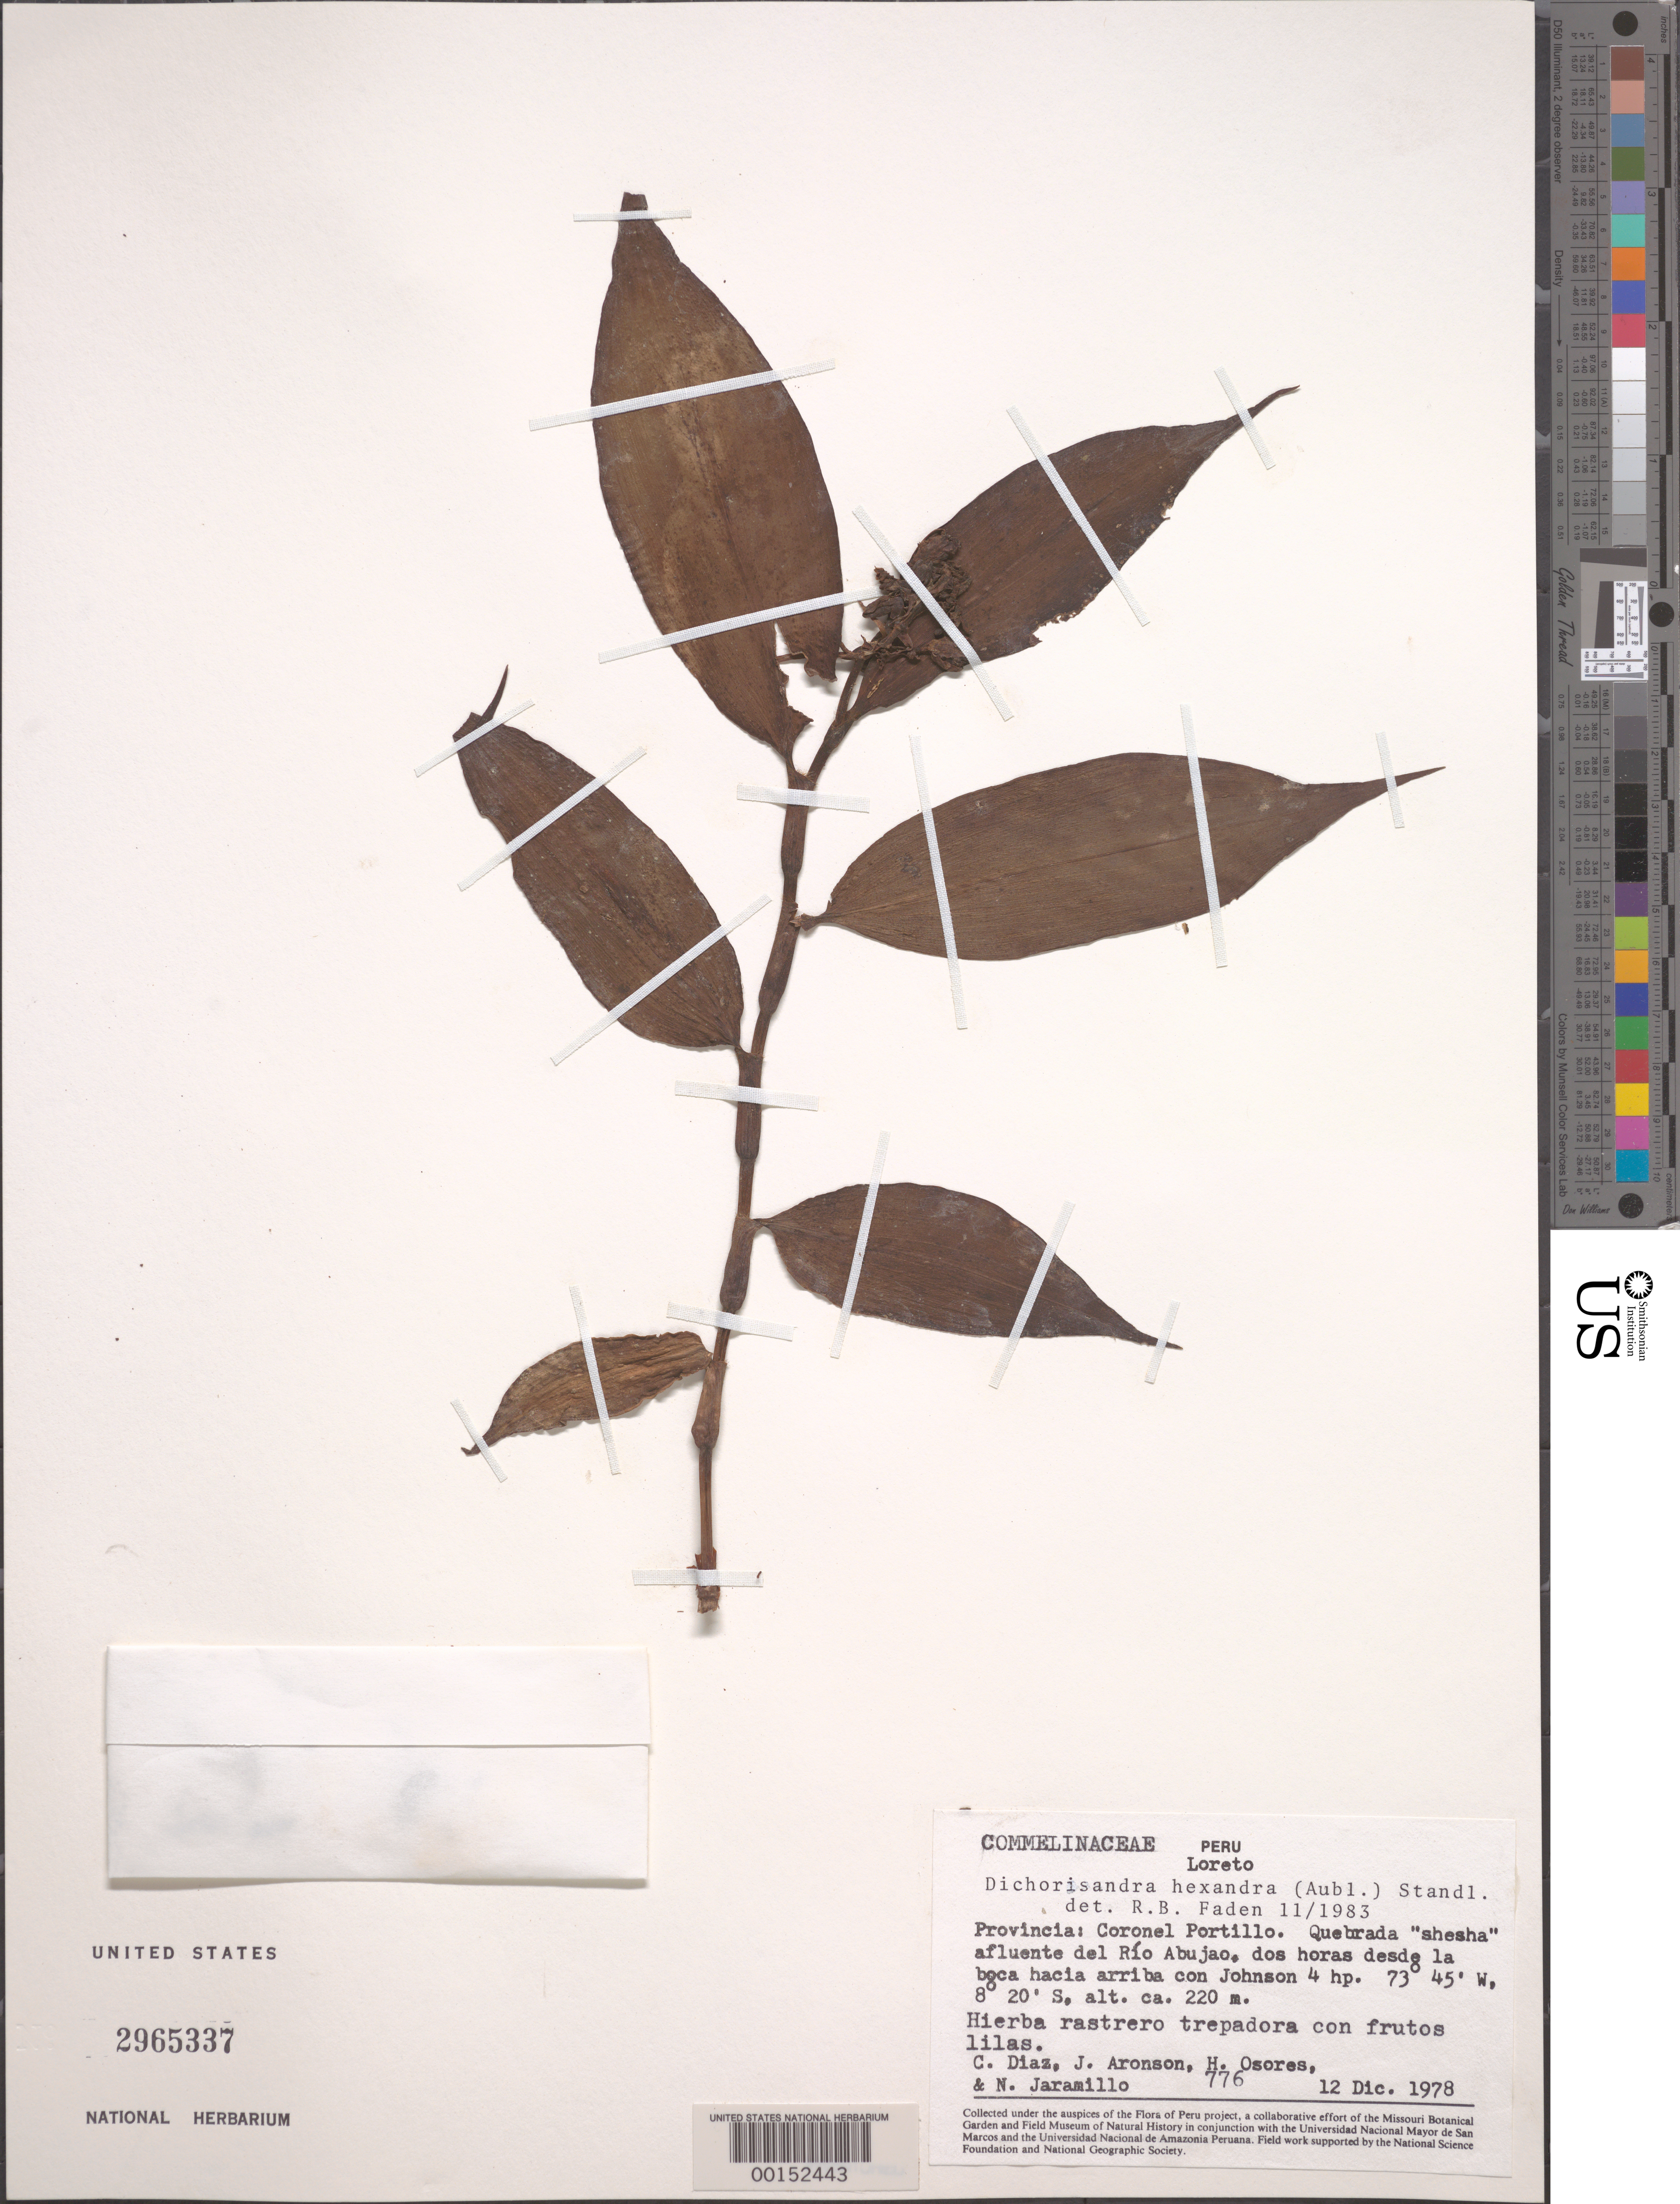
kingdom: Plantae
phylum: Tracheophyta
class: Liliopsida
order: Commelinales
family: Commelinaceae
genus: Dichorisandra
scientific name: Dichorisandra hexandra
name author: (Aubl.) Standl.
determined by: Faden, Robert B., (US), Smithsonian Institution - National Museum of Natural History (UNITED STATES)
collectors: C. Díaz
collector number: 776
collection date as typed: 12 Dec 1978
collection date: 1978-12-12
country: Peru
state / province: Ucayali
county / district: Coronel Portillo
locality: Coronel Portillo Prov., Quebrada "Shesha"; Río Abujao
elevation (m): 220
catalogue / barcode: US 2965337